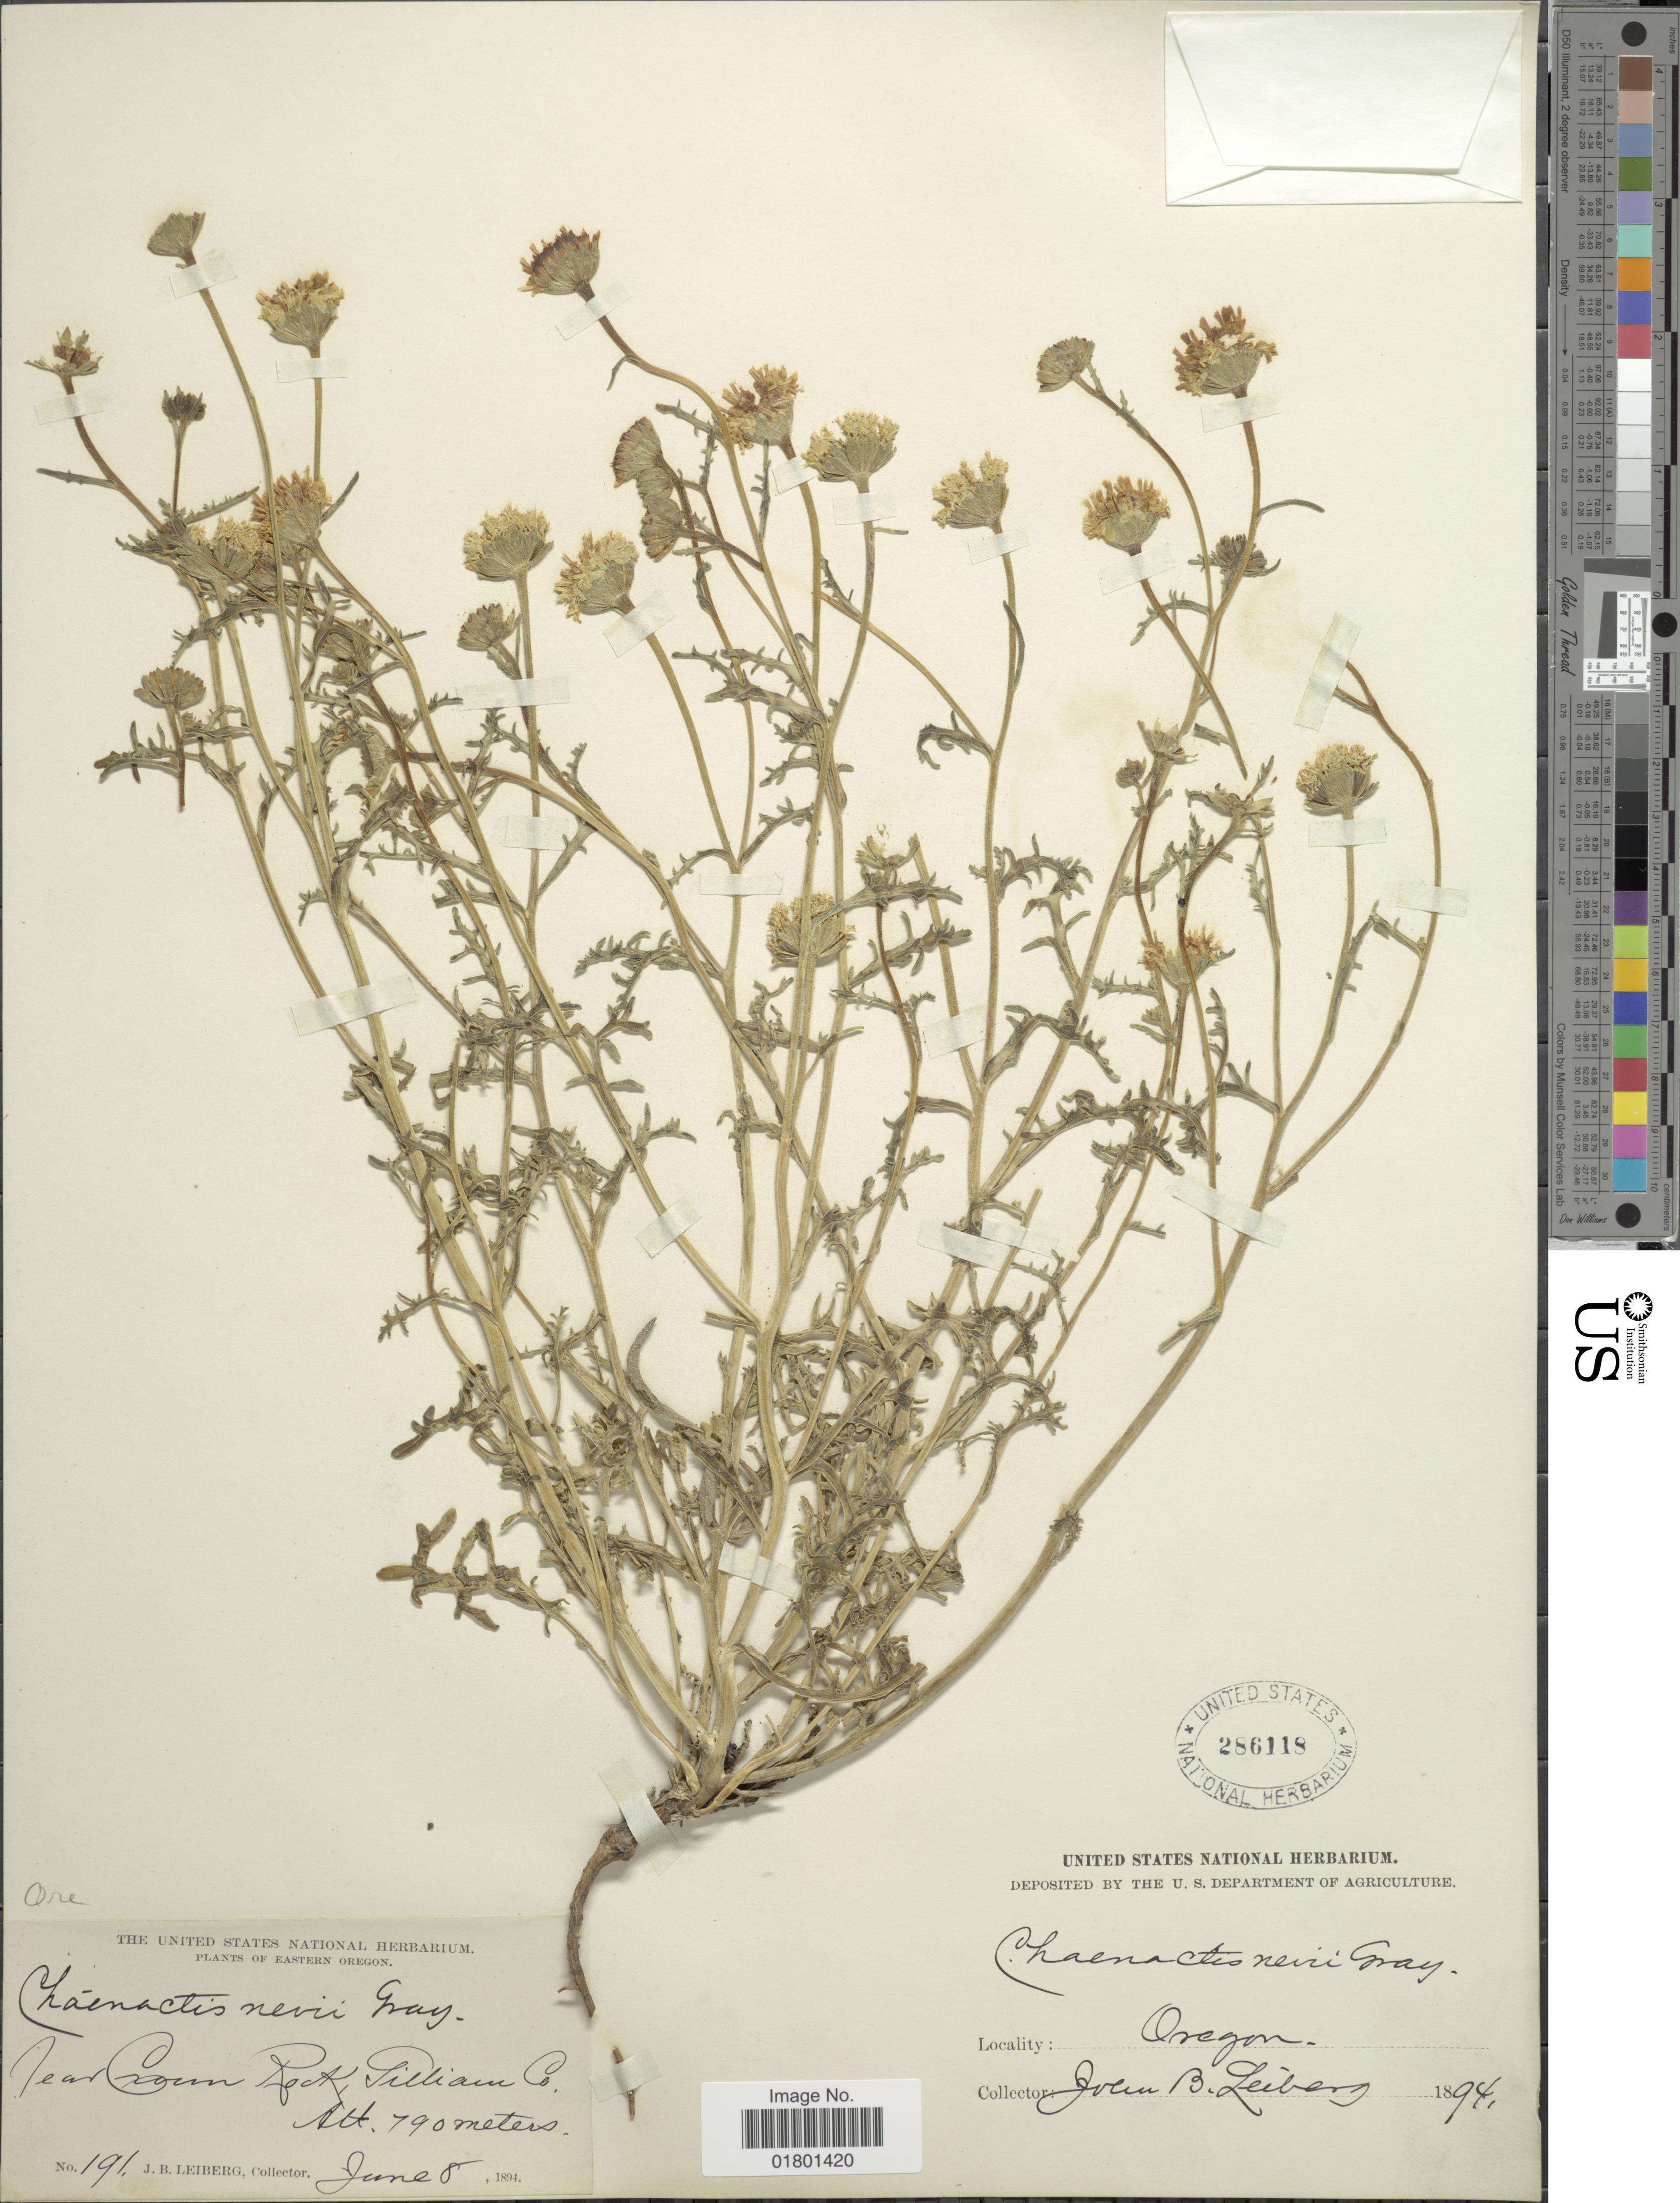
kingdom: Plantae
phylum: Tracheophyta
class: Magnoliopsida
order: Asterales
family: Asteraceae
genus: Chaenactis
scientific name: Chaenactis nevii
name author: A. Gray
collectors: J. B. Leiberg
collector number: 191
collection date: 1894-06-08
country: United States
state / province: Oregon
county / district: Gilliam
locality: Eastern Oregon, Near Crown Rock,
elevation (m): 790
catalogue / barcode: US 286118